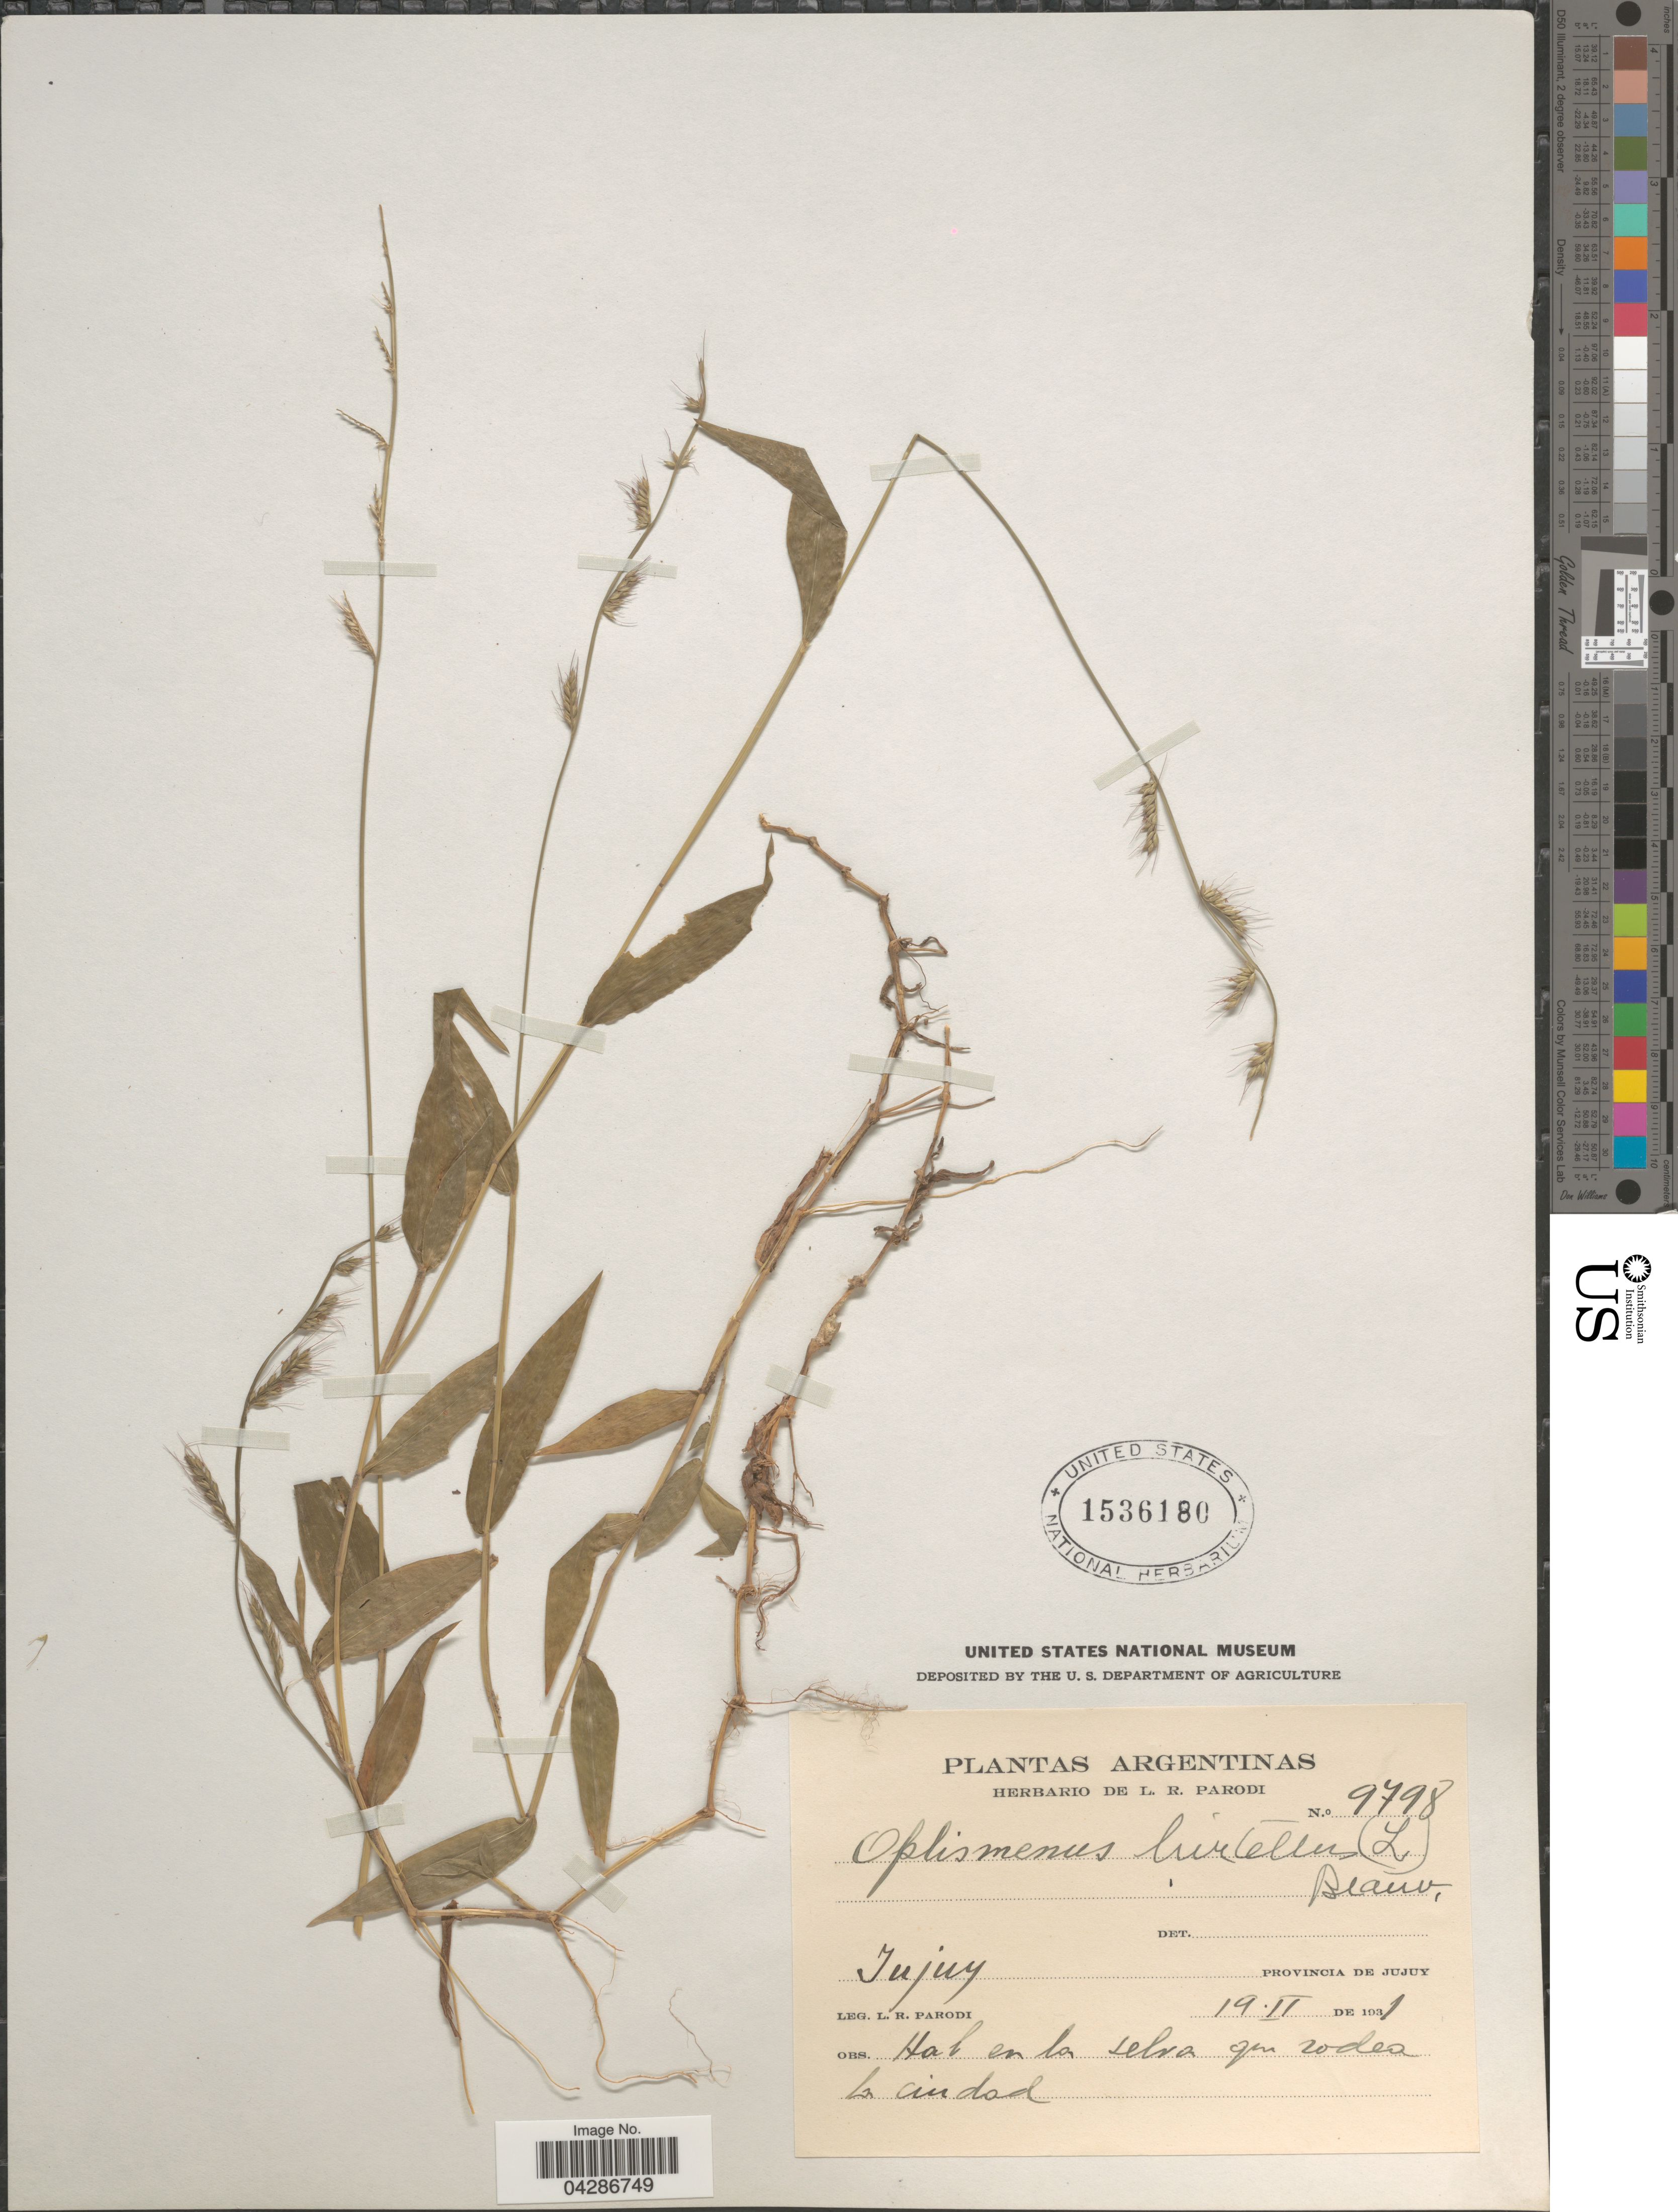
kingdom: Plantae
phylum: Tracheophyta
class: Liliopsida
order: Poales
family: Poaceae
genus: Oplismenus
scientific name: Oplismenus hirtellus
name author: (L.) P. Beauv.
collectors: L. R. Parodi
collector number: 9798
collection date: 1931-02-19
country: Argentina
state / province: Jujuy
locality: Jujuy.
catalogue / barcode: US 1536180